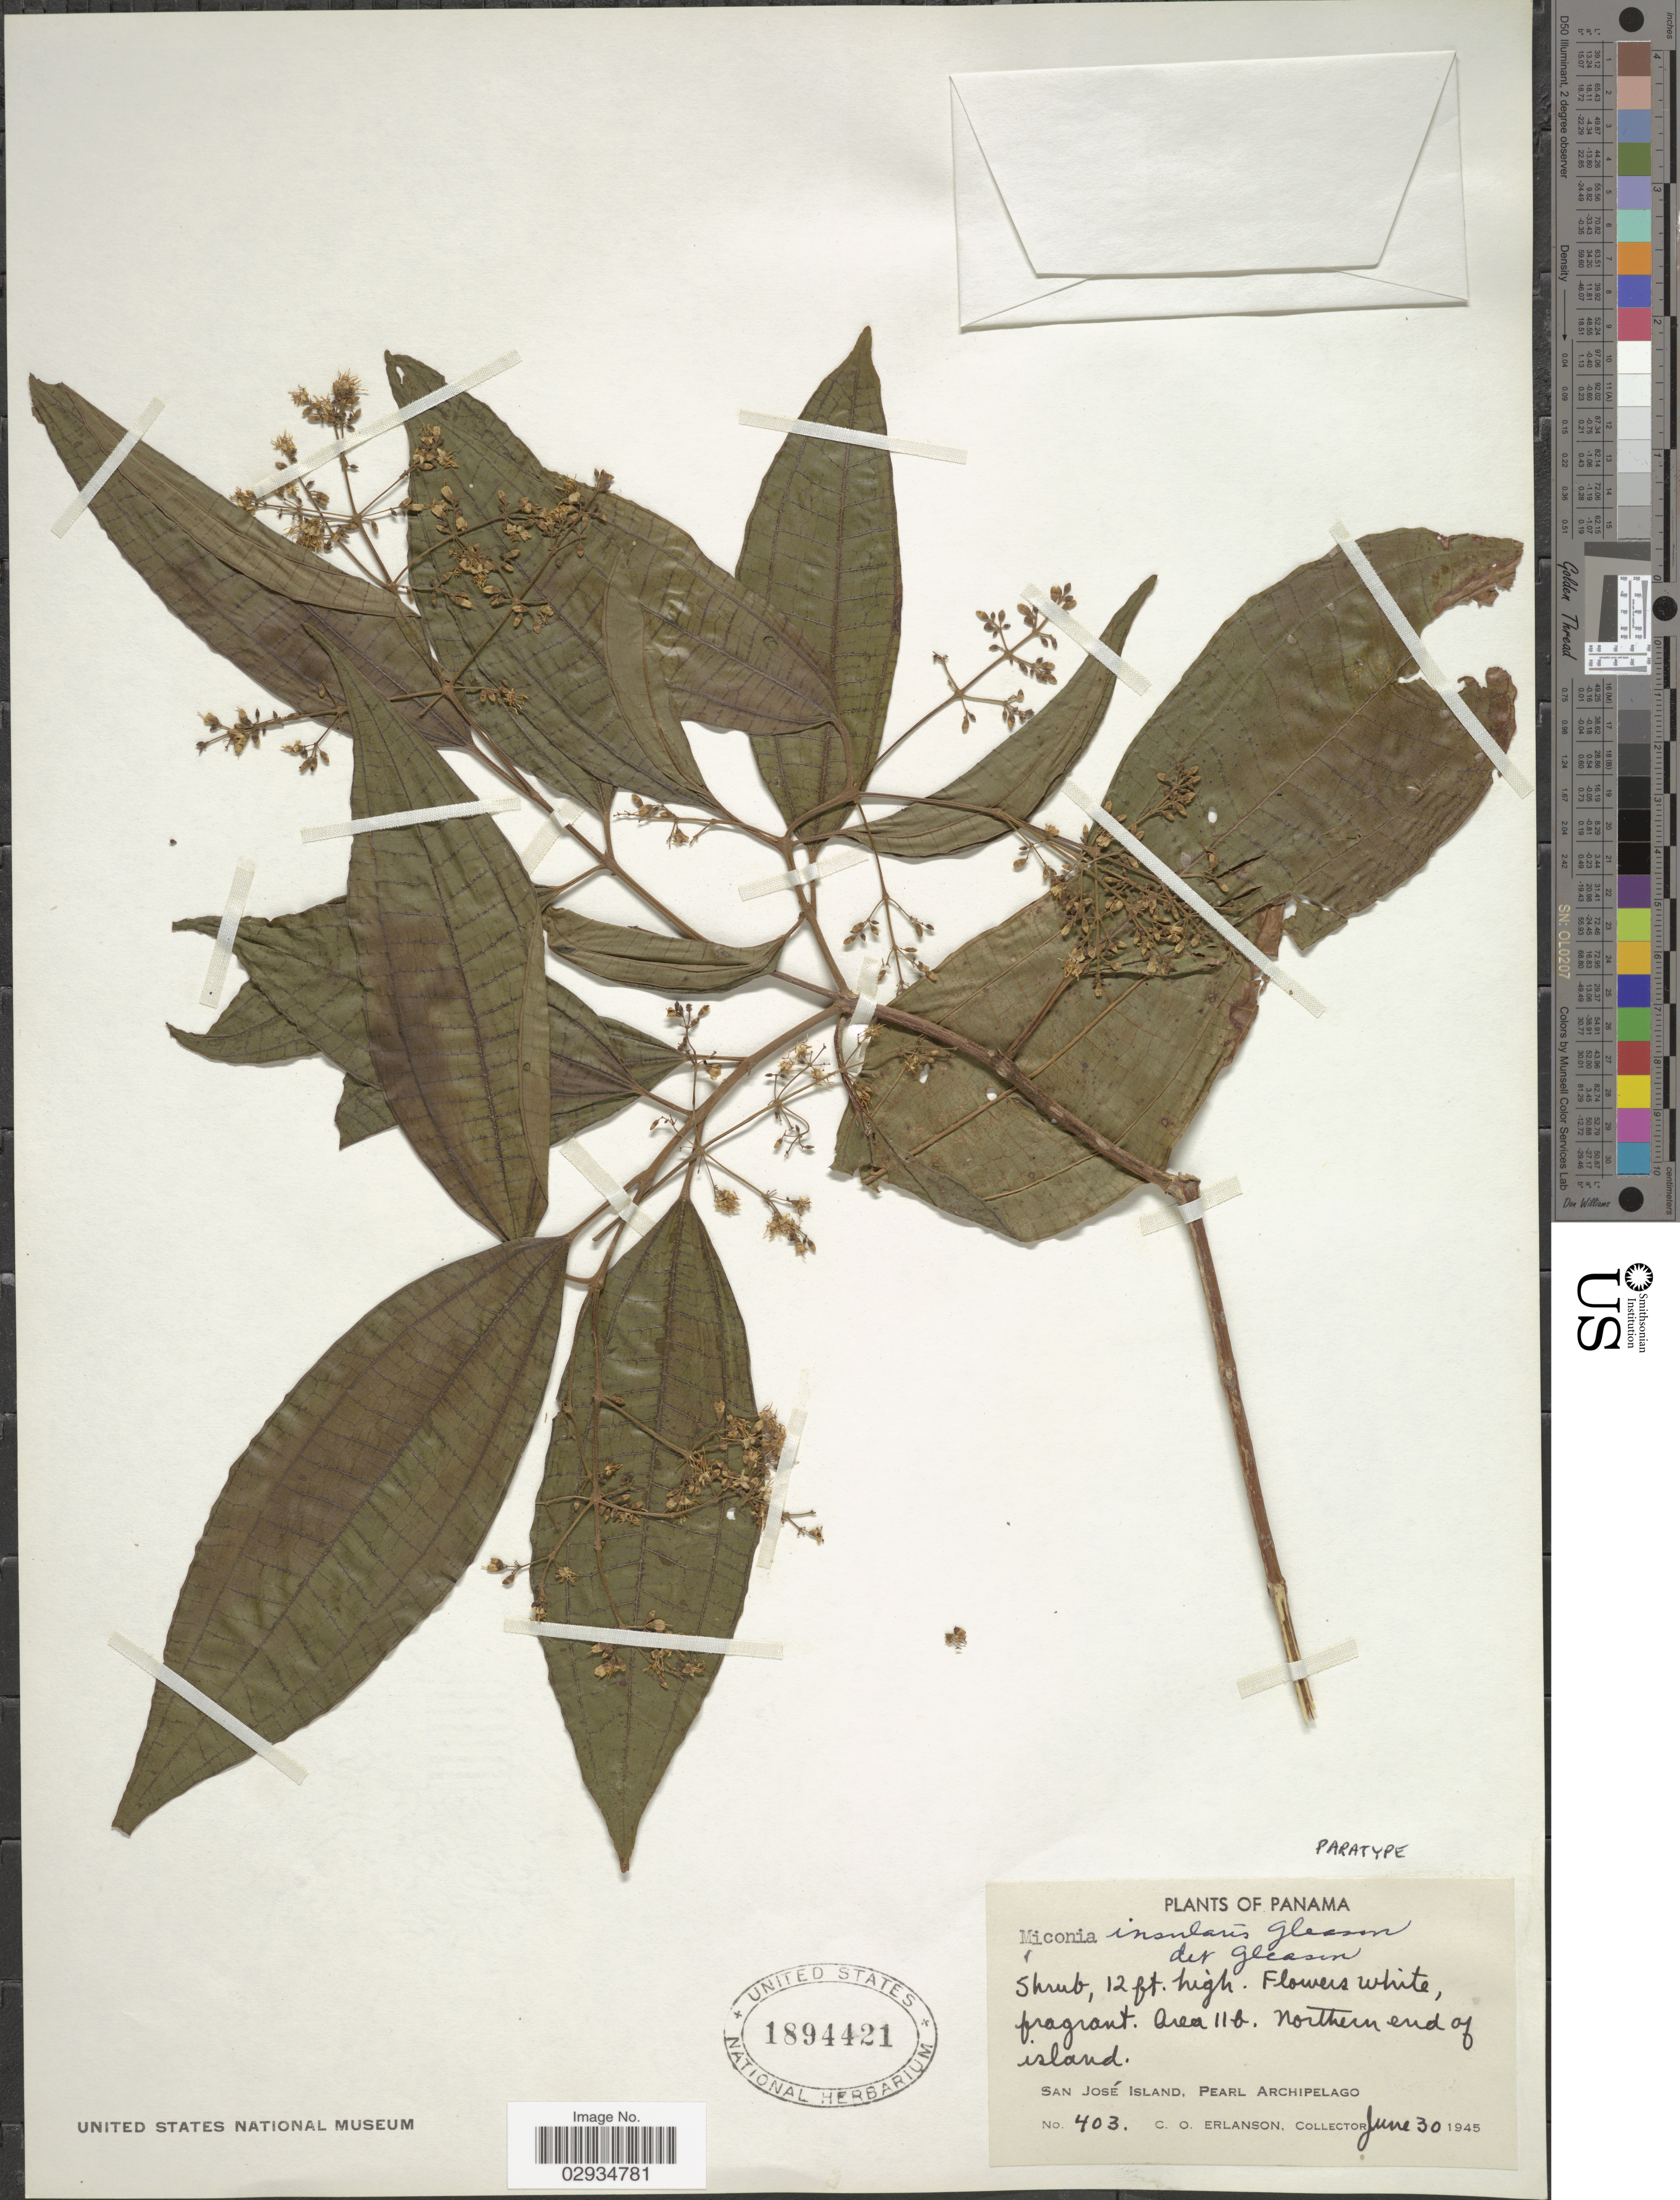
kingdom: Plantae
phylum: Tracheophyta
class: Magnoliopsida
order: Myrtales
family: Melastomataceae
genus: Miconia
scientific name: Miconia insularis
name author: Gleason in I.M. Johnst.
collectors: C. O. Erlanson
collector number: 403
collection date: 1945-06-30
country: Panama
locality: Area 11b. Northern end of island. San José Island, Pearl Archipelago.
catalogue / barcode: US 1894421